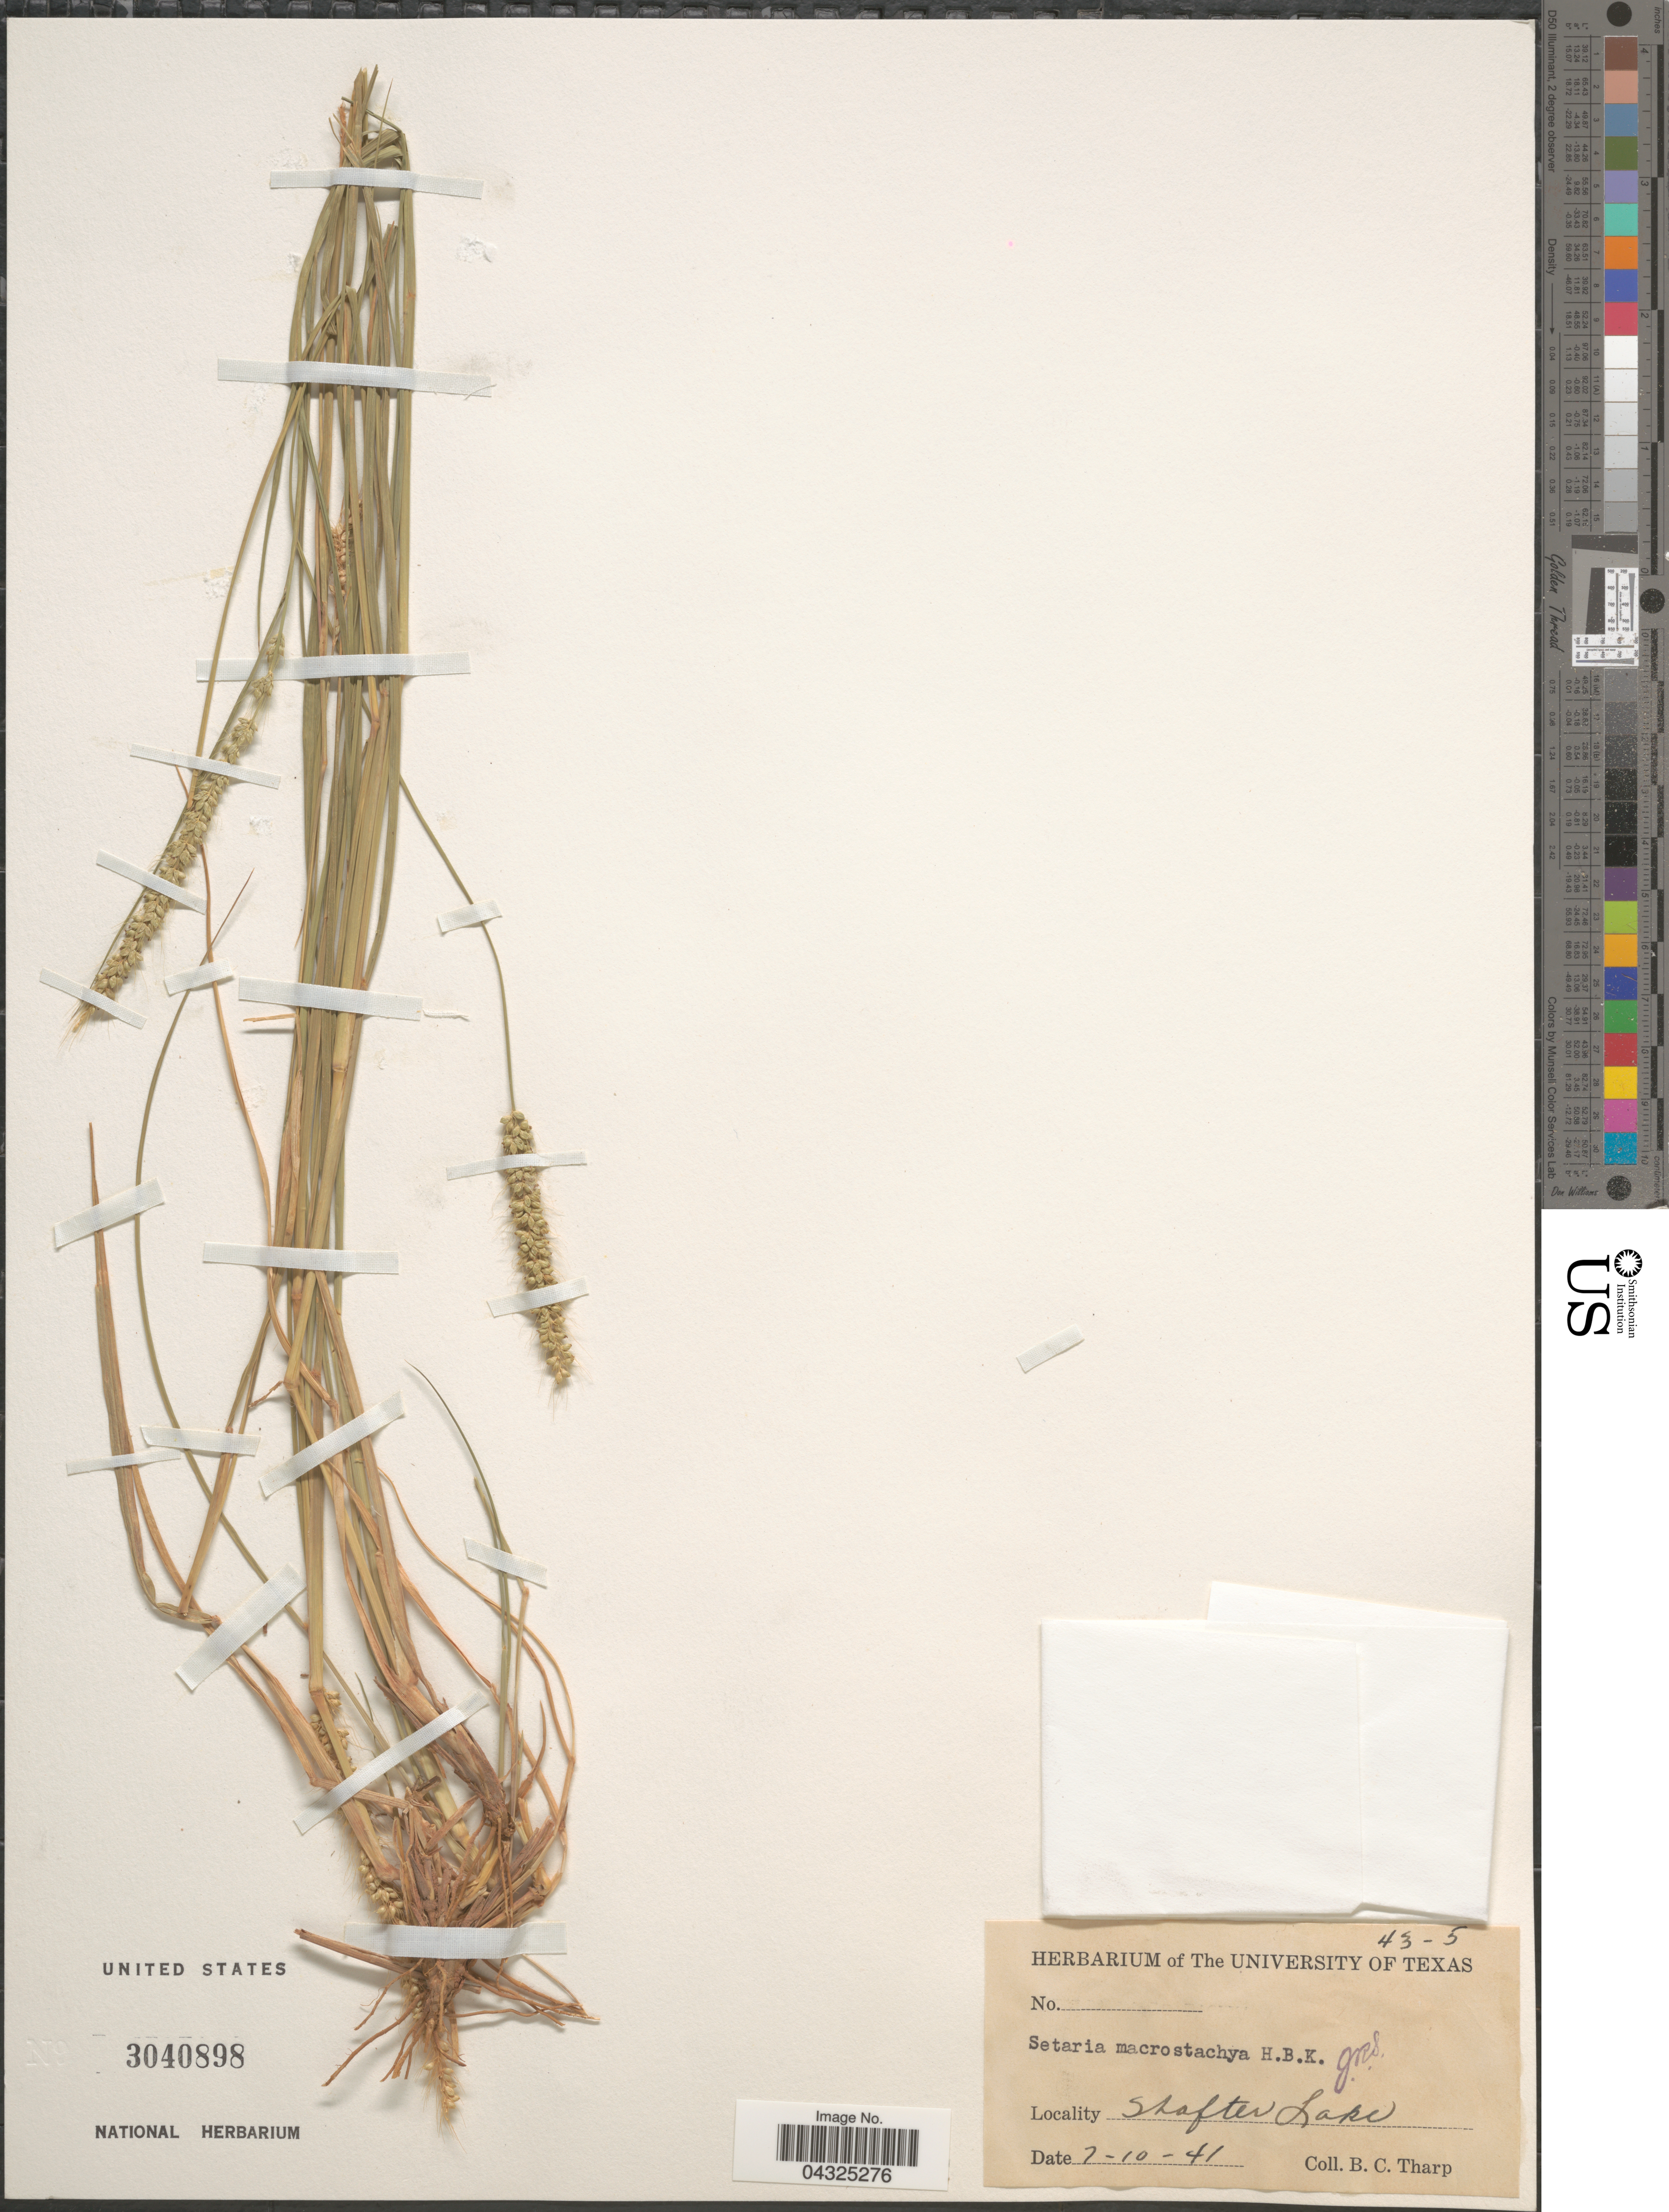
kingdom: Plantae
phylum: Tracheophyta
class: Liliopsida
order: Poales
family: Poaceae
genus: Setaria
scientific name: Setaria macrostachya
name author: Kunth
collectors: B. C. Tharp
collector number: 43-5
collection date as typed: Transcribed d/m/y: 10/7/41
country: United States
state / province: Texas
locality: Shafter Lake.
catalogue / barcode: US 3040898